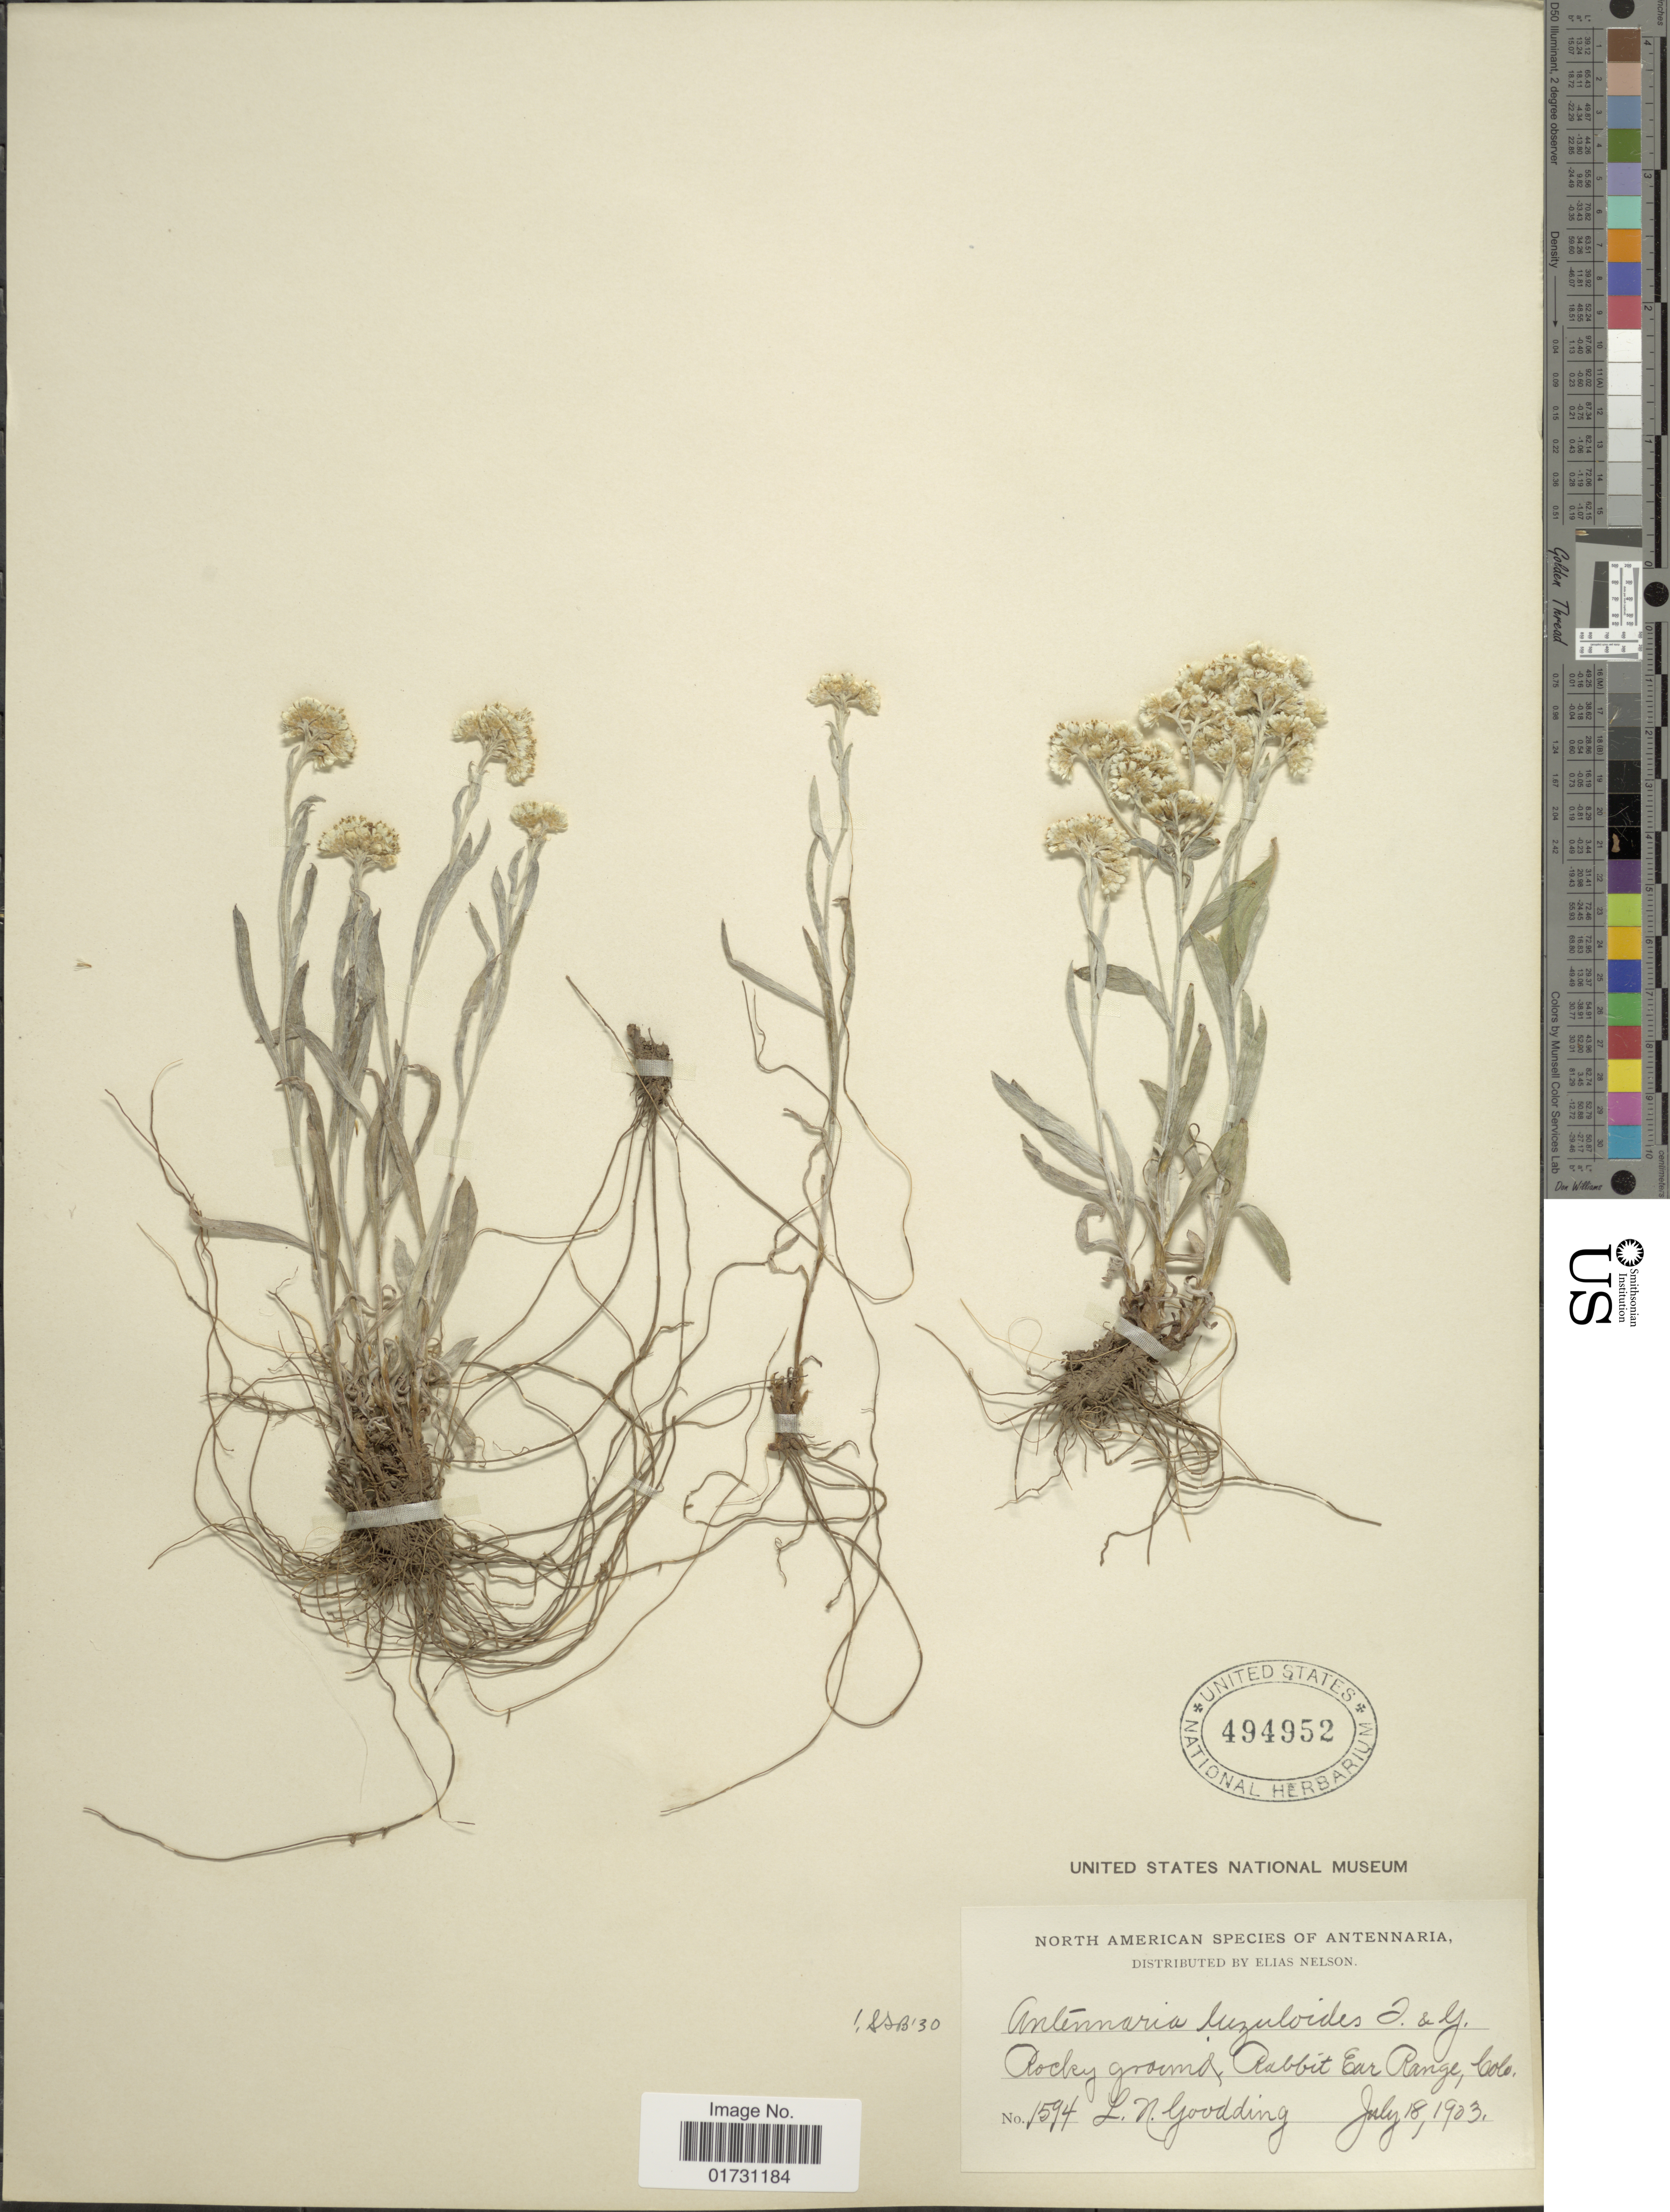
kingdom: Plantae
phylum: Tracheophyta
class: Magnoliopsida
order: Asterales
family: Asteraceae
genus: Antennaria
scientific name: Antennaria luzuloides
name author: Torr. & A. Gray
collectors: L. N. Goodding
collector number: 1594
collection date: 1903-07-18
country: United States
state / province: Colorado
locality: Rabbit Ear Range, Colo.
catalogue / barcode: US 494952